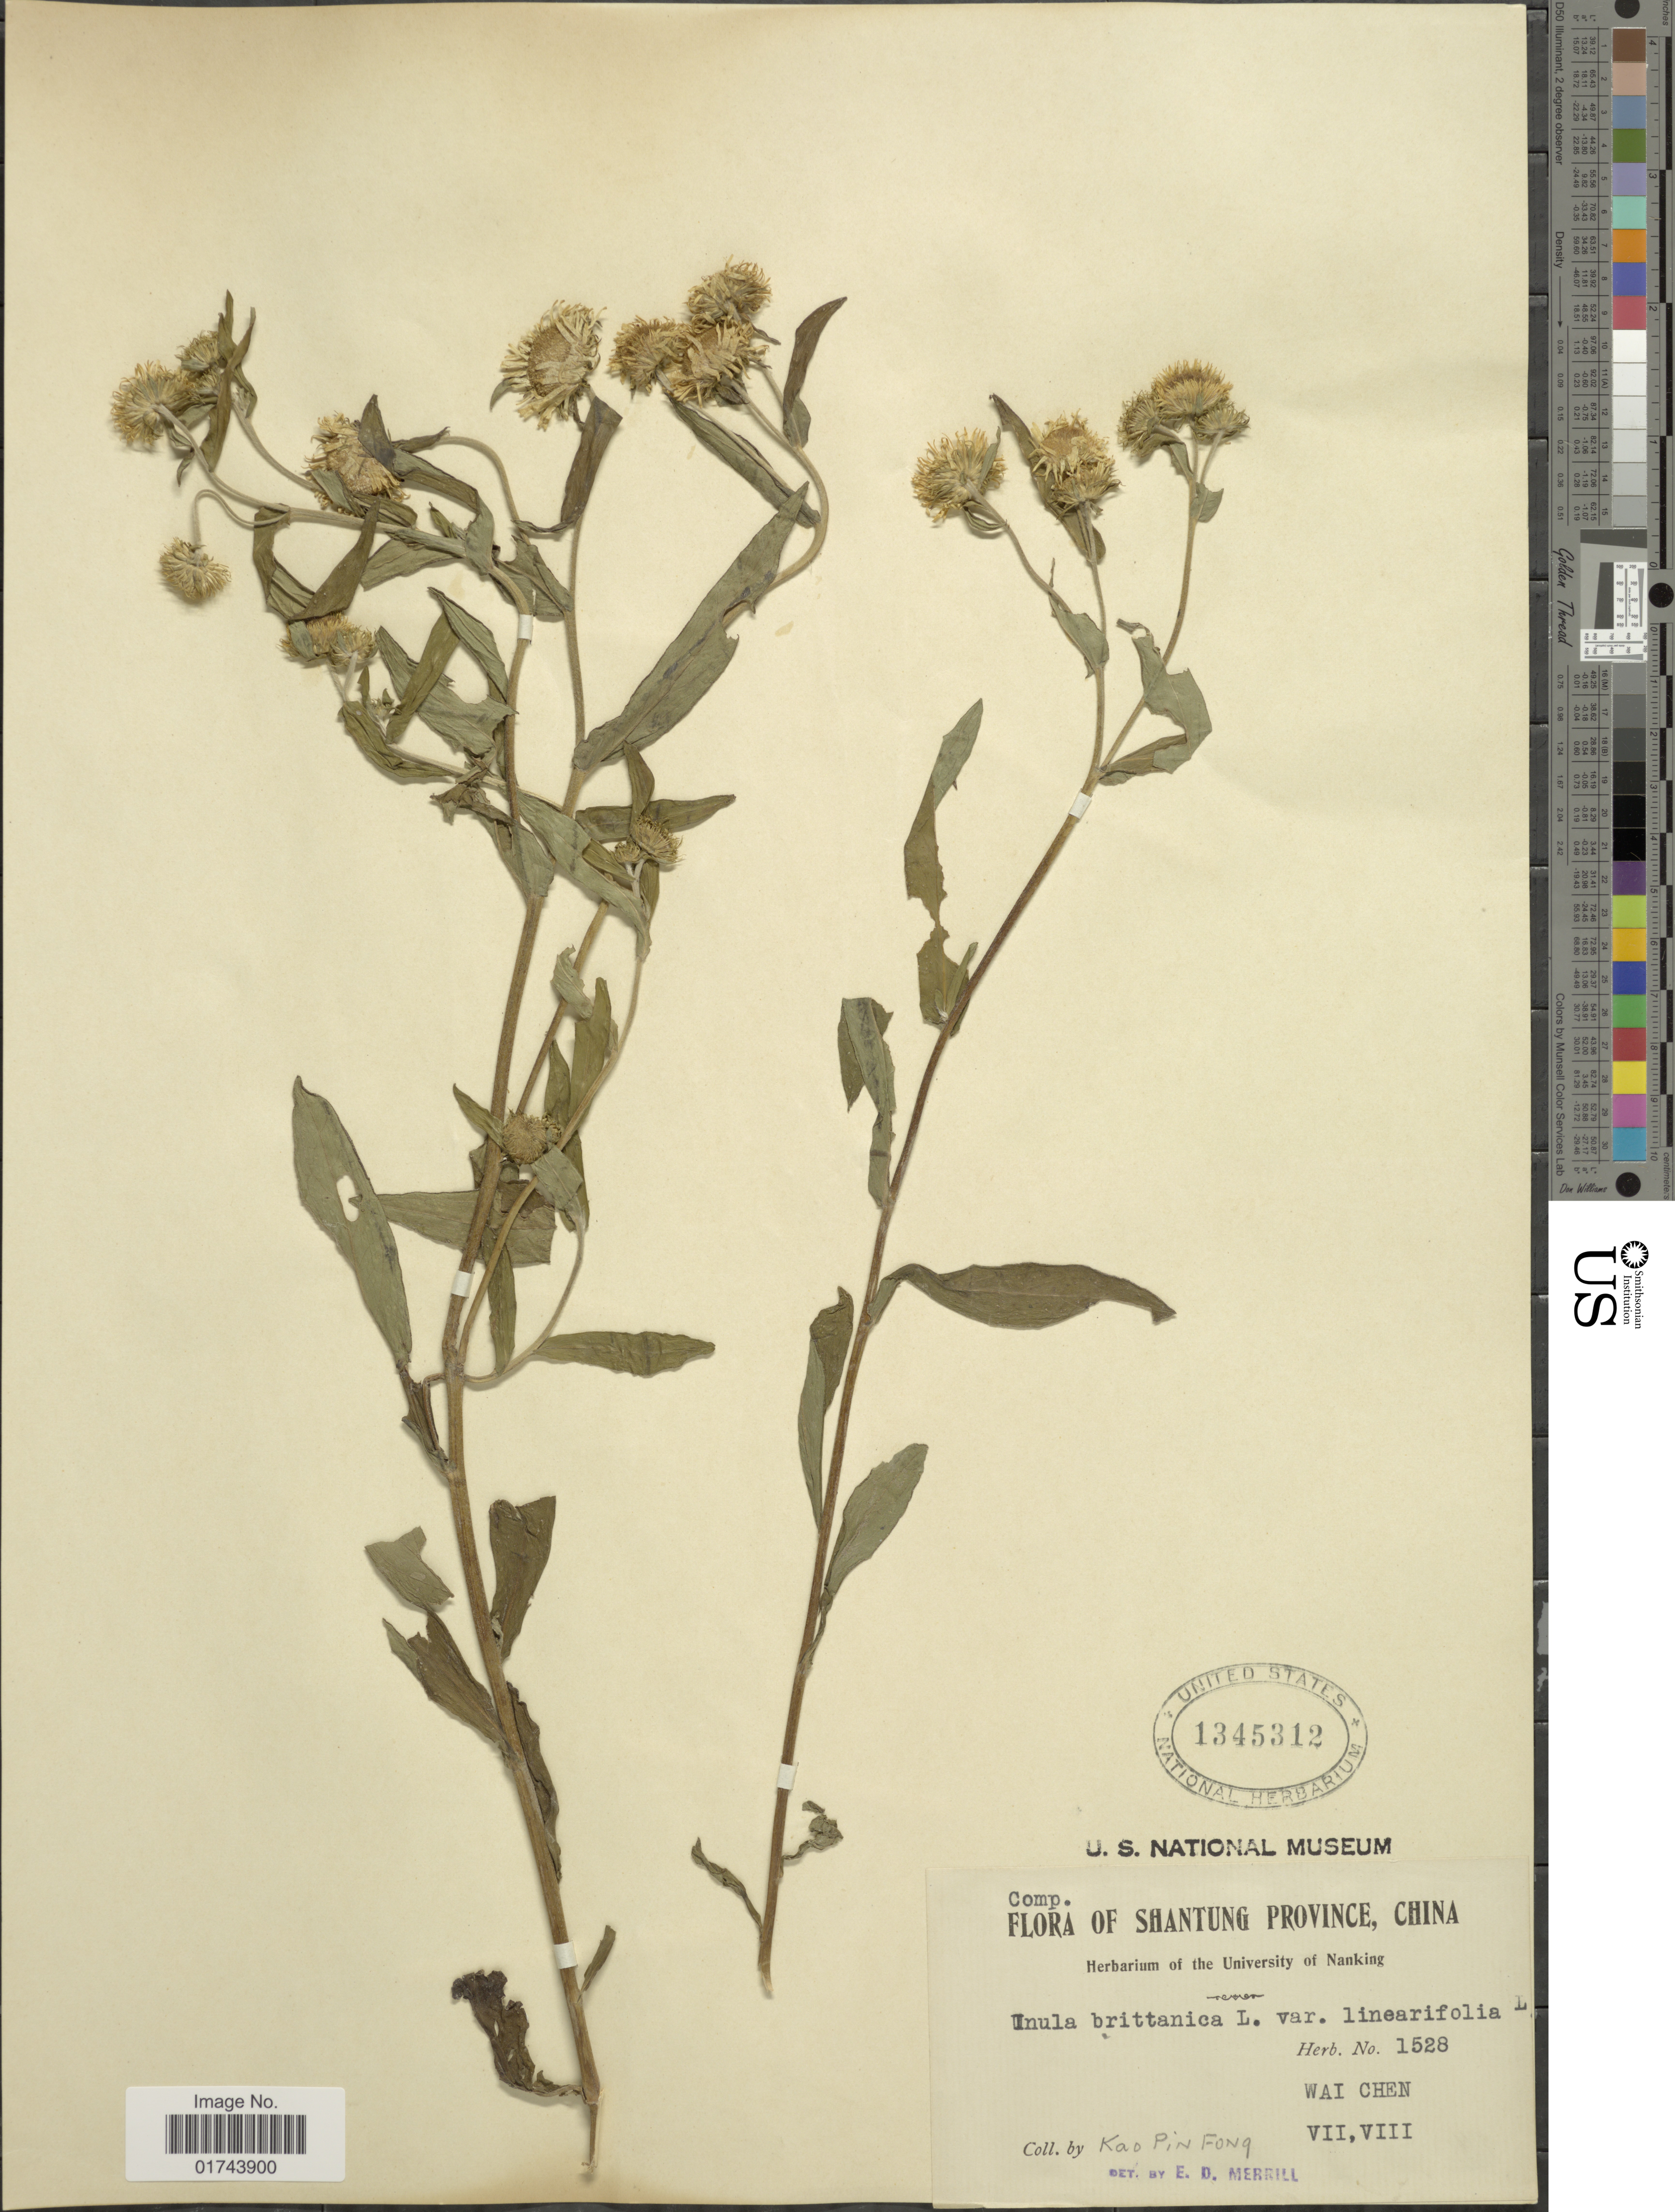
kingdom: Plantae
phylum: Tracheophyta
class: Magnoliopsida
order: Asterales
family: Asteraceae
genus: Inula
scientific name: Inula britannica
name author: L.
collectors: K. Pin Fong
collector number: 1528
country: China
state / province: Shandong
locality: Shantung Province, Wai Chen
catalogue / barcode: US 1345312